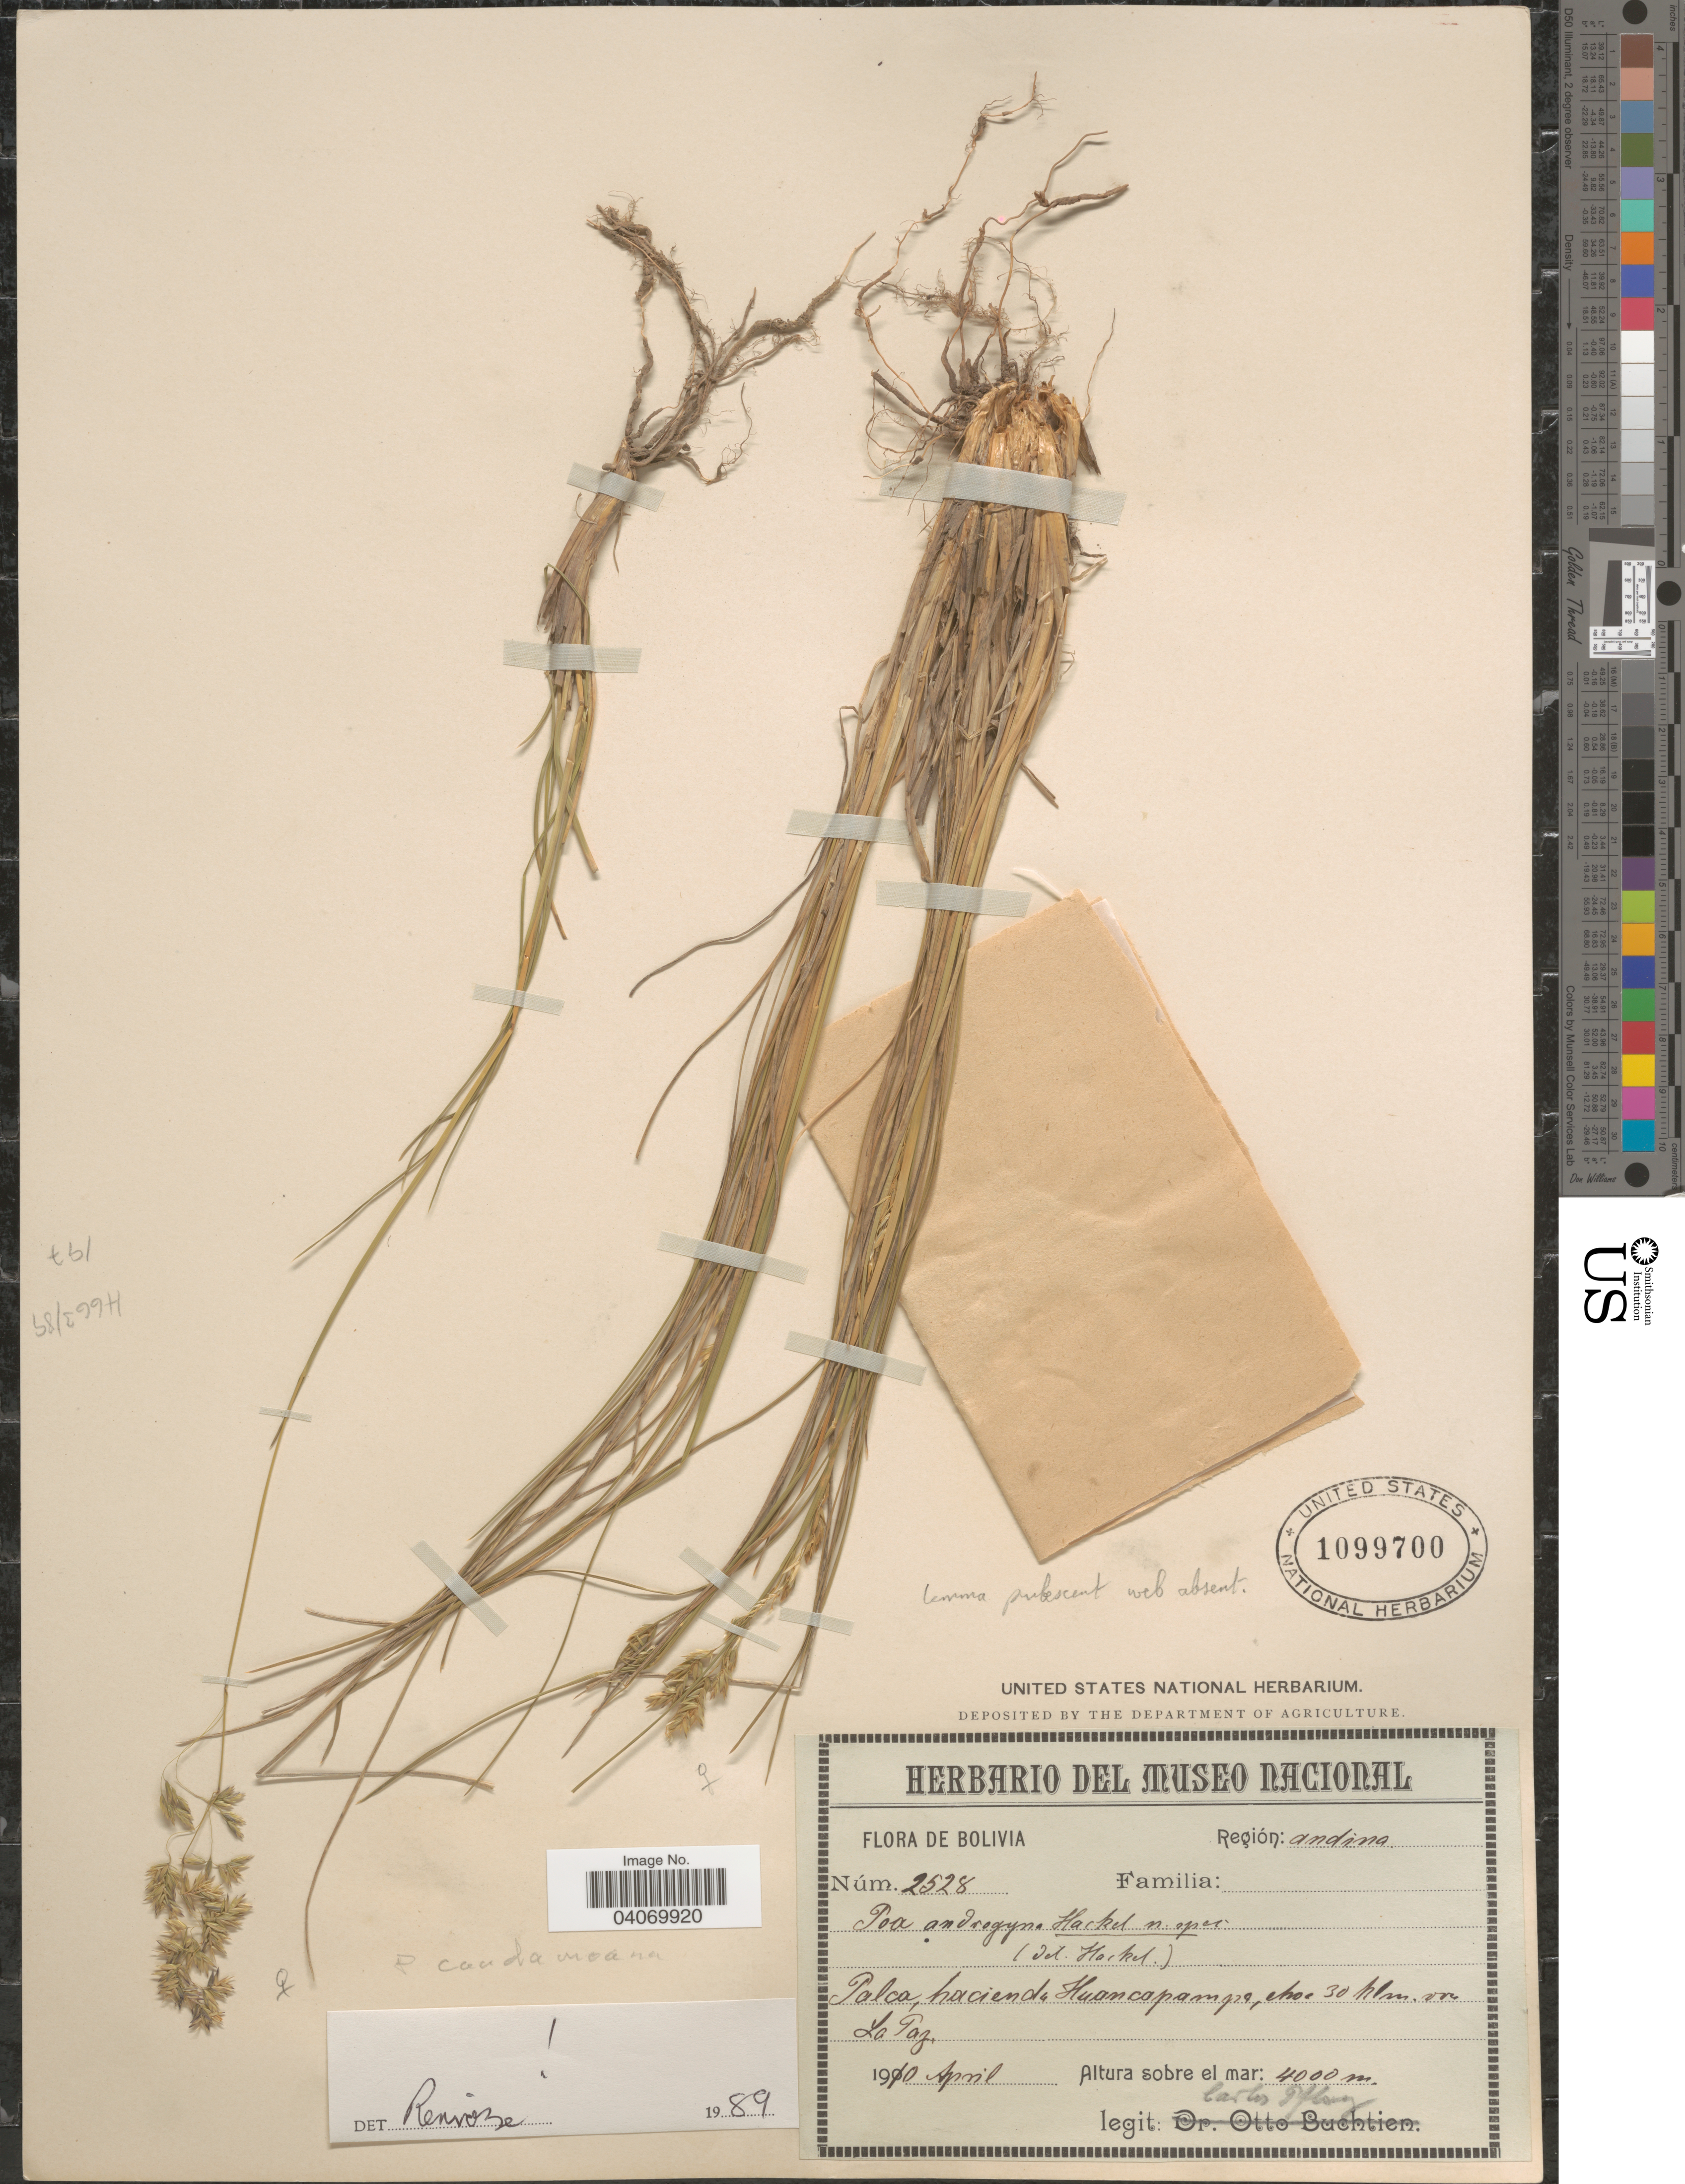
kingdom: Plantae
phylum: Tracheophyta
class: Liliopsida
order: Poales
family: Poaceae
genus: Poa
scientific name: Poa androgyna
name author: Hack.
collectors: C. Pflanz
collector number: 2528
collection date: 1910-04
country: Bolivia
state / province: La Paz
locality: Región: Andina. Palca, hacienda Huancapampa, etwa 30 klm. von La Paz.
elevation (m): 4000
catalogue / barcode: US 1099700